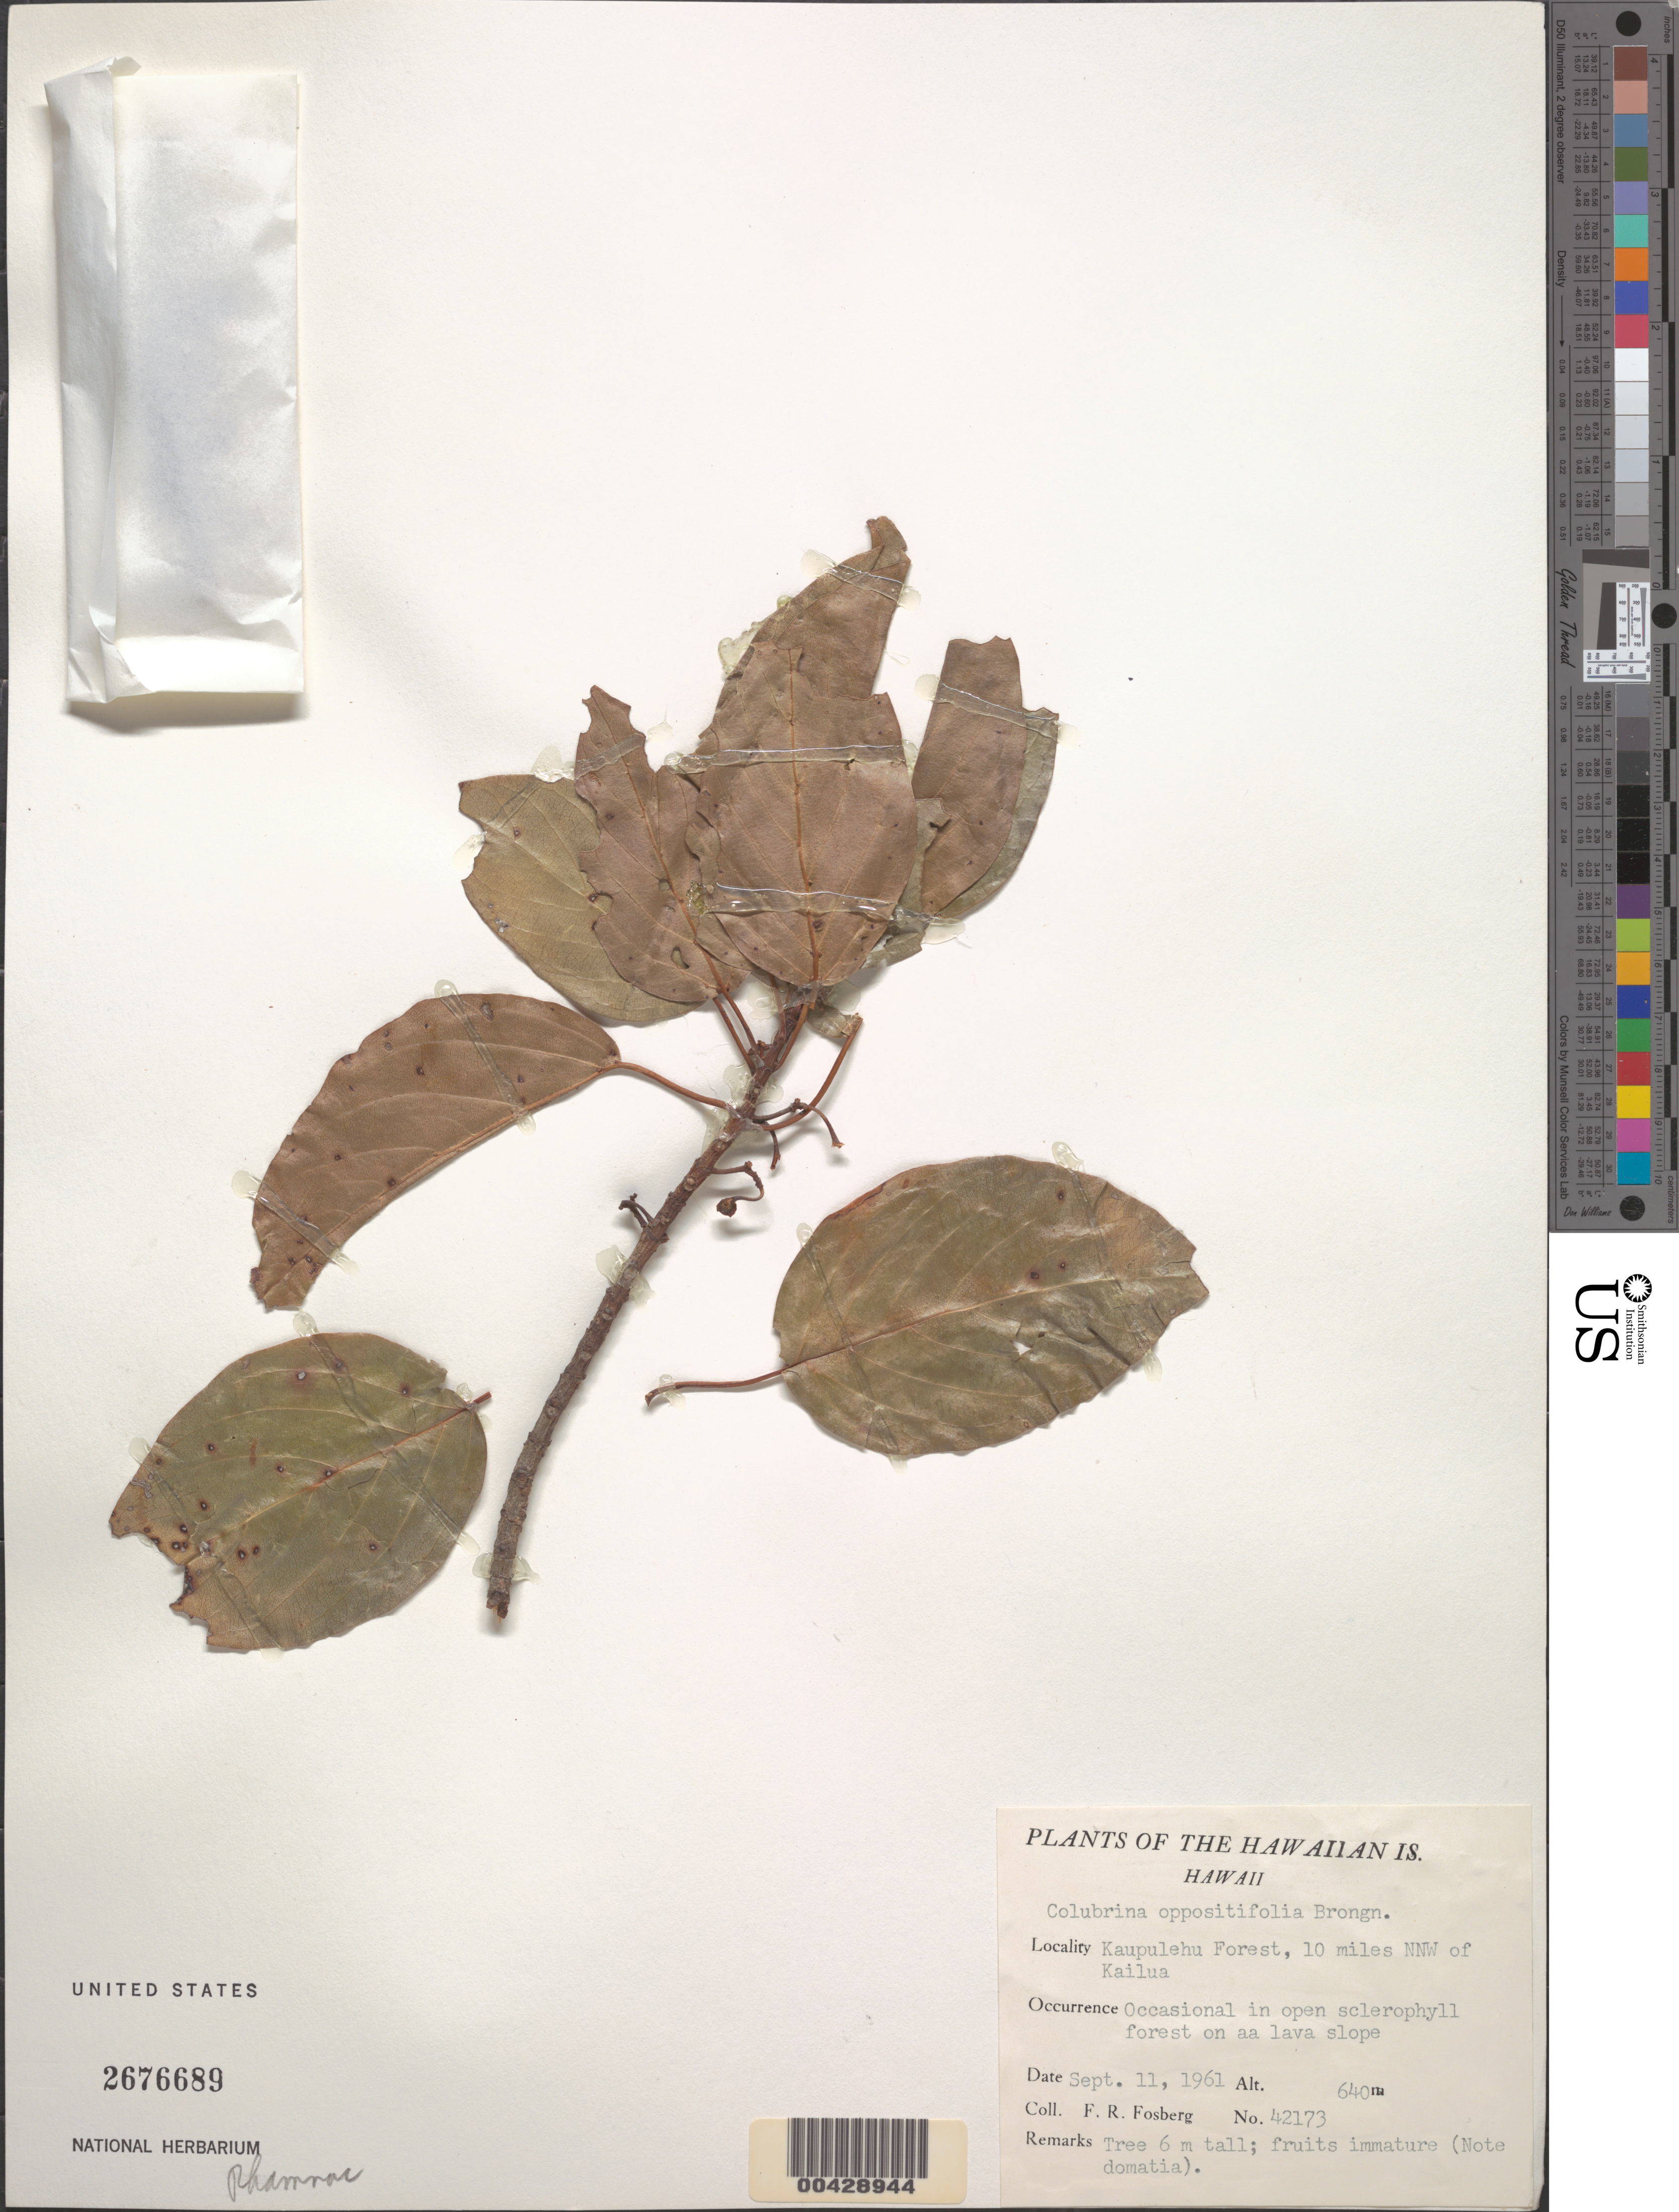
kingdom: Plantae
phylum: Tracheophyta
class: Magnoliopsida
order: Rosales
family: Rhamnaceae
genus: Colubrina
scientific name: Colubrina oppositifolia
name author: Brongn. ex H. Mann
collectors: F. R. Fosberg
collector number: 42173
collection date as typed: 11 Sep 1961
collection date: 1961-09-11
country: United States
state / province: Hawaii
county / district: Hawaii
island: Hawaii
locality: Kaupulehu Forest, 10 miles nnw of Kailua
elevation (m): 640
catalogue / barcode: US 2676689